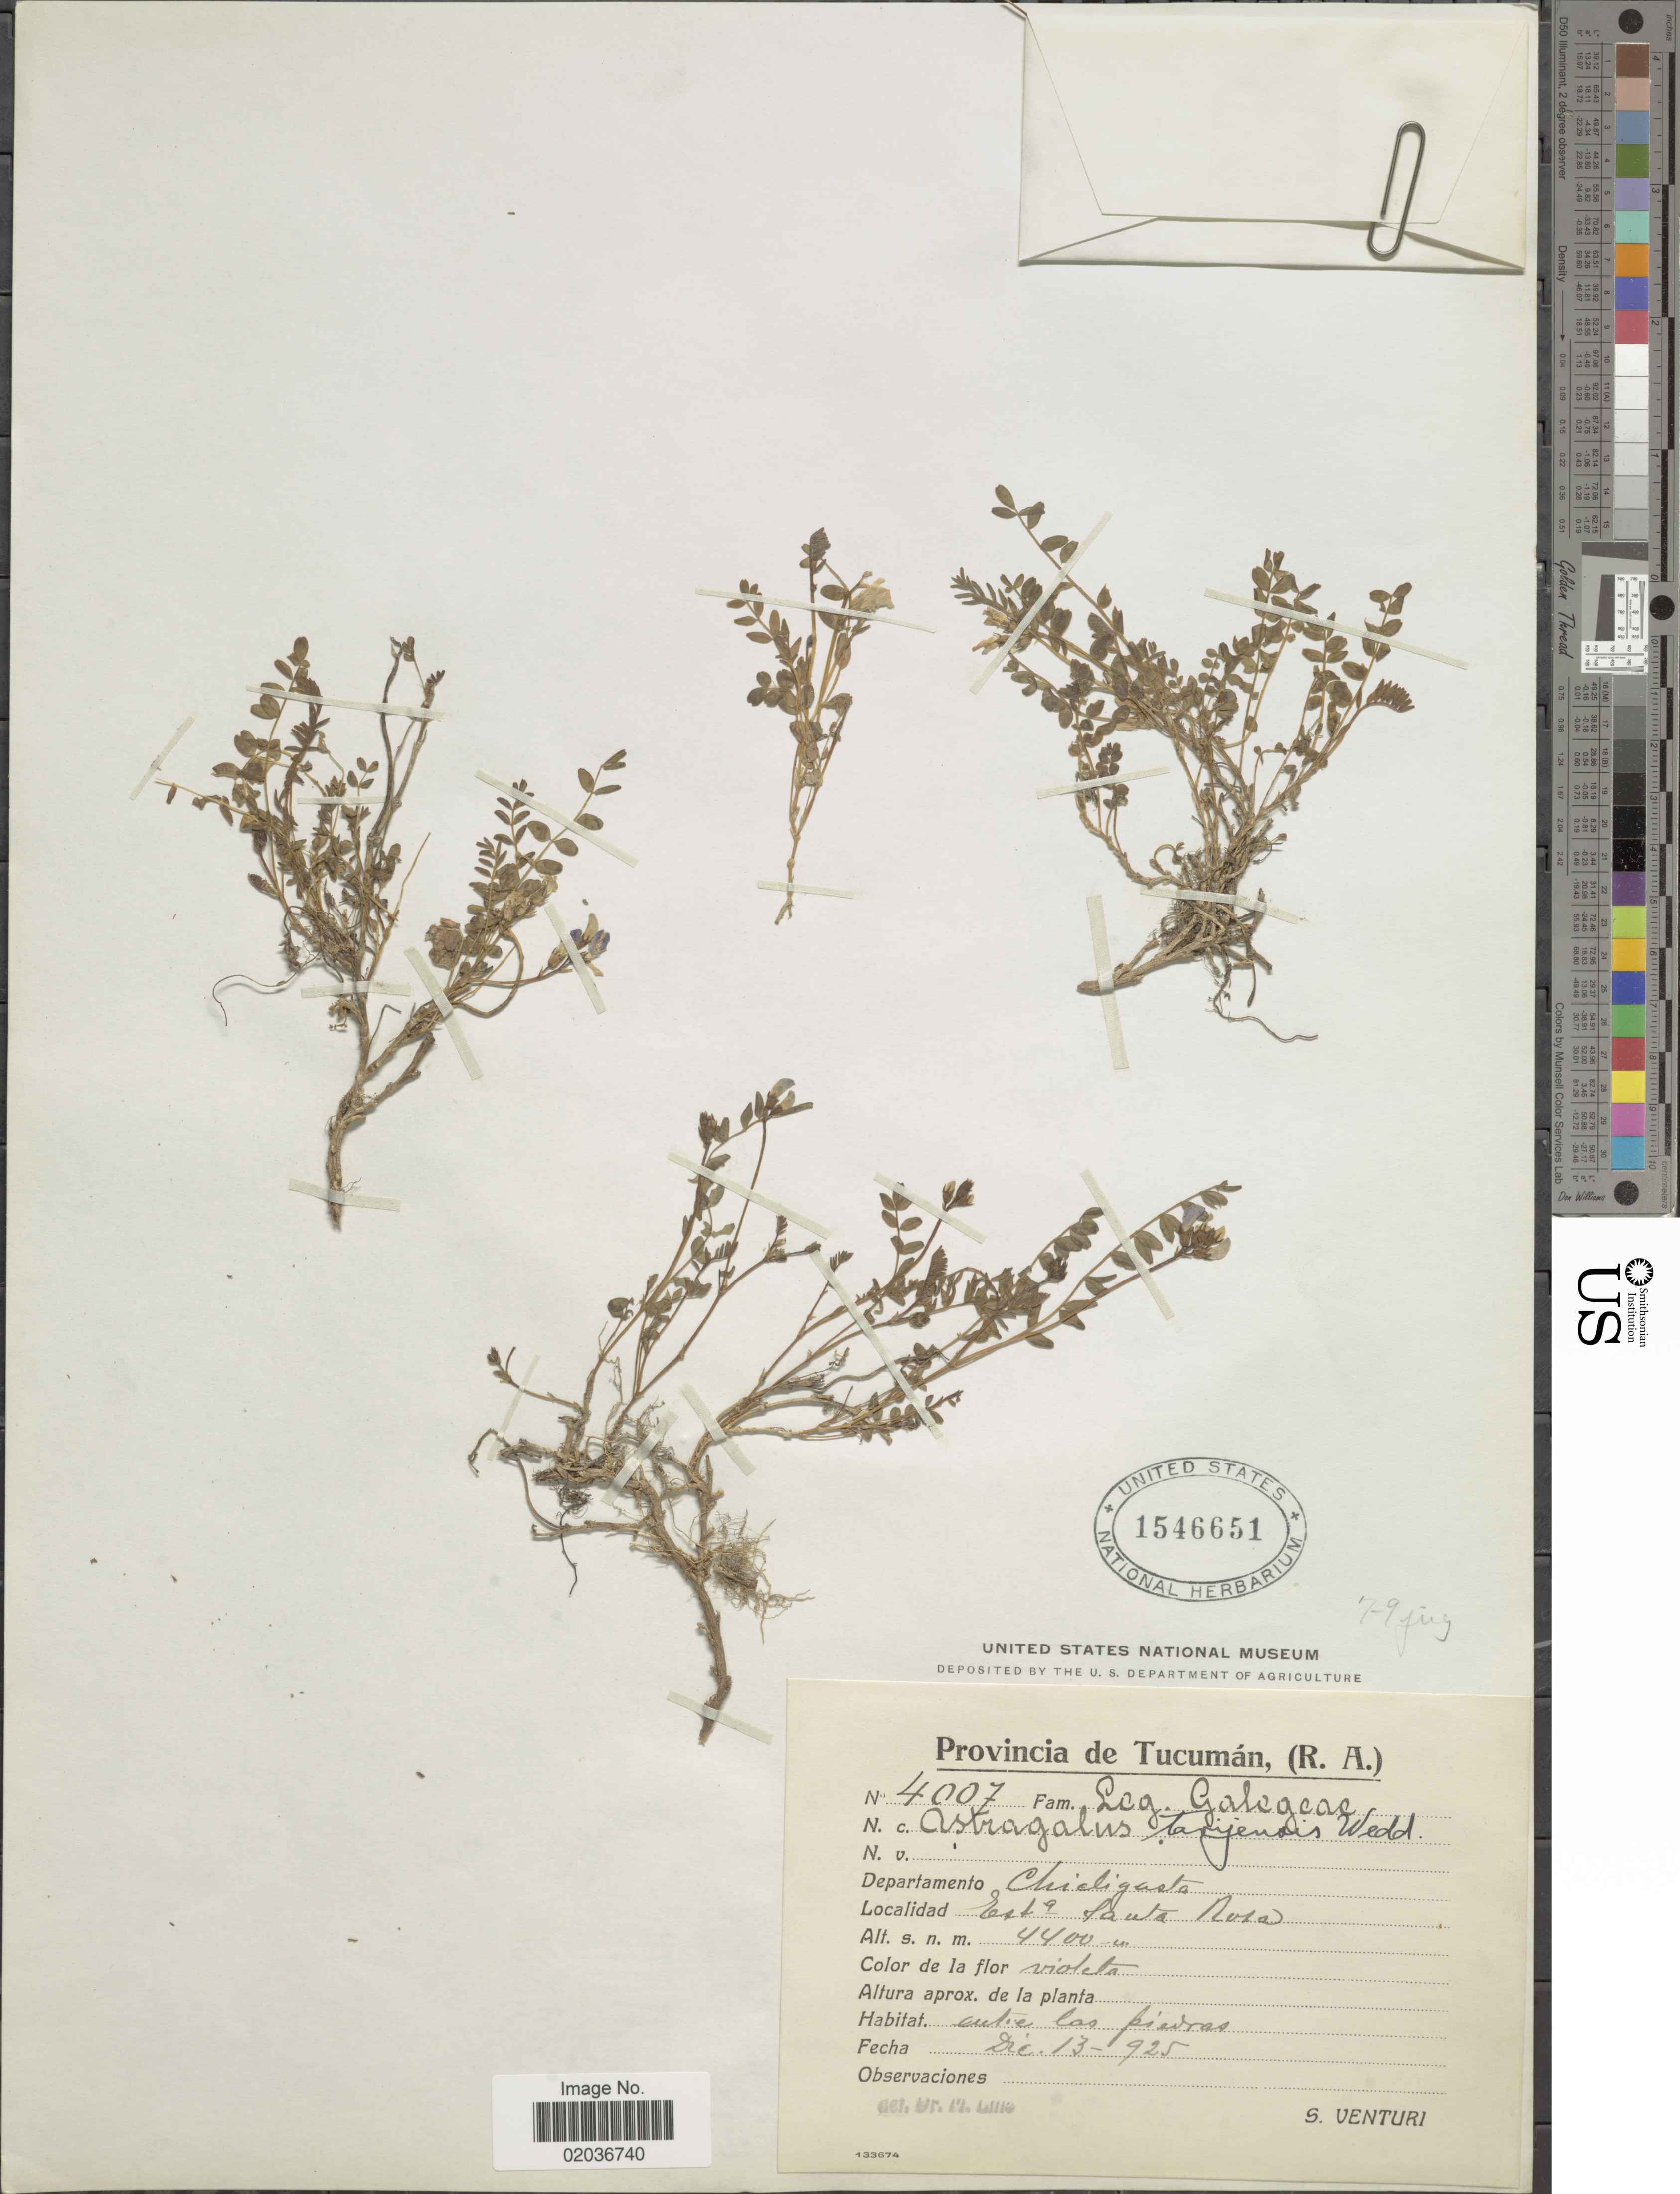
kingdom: Plantae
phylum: Tracheophyta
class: Magnoliopsida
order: Fabales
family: Fabaceae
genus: Astragalus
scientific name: Astragalus tarijensis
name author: Wedd.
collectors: S. Venturi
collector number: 4007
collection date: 1925-12-13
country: Argentina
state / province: Tucuman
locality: (R.A.) Departamento Chicligasta, Estancia Santa Rosa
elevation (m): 4400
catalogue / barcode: US 1546651